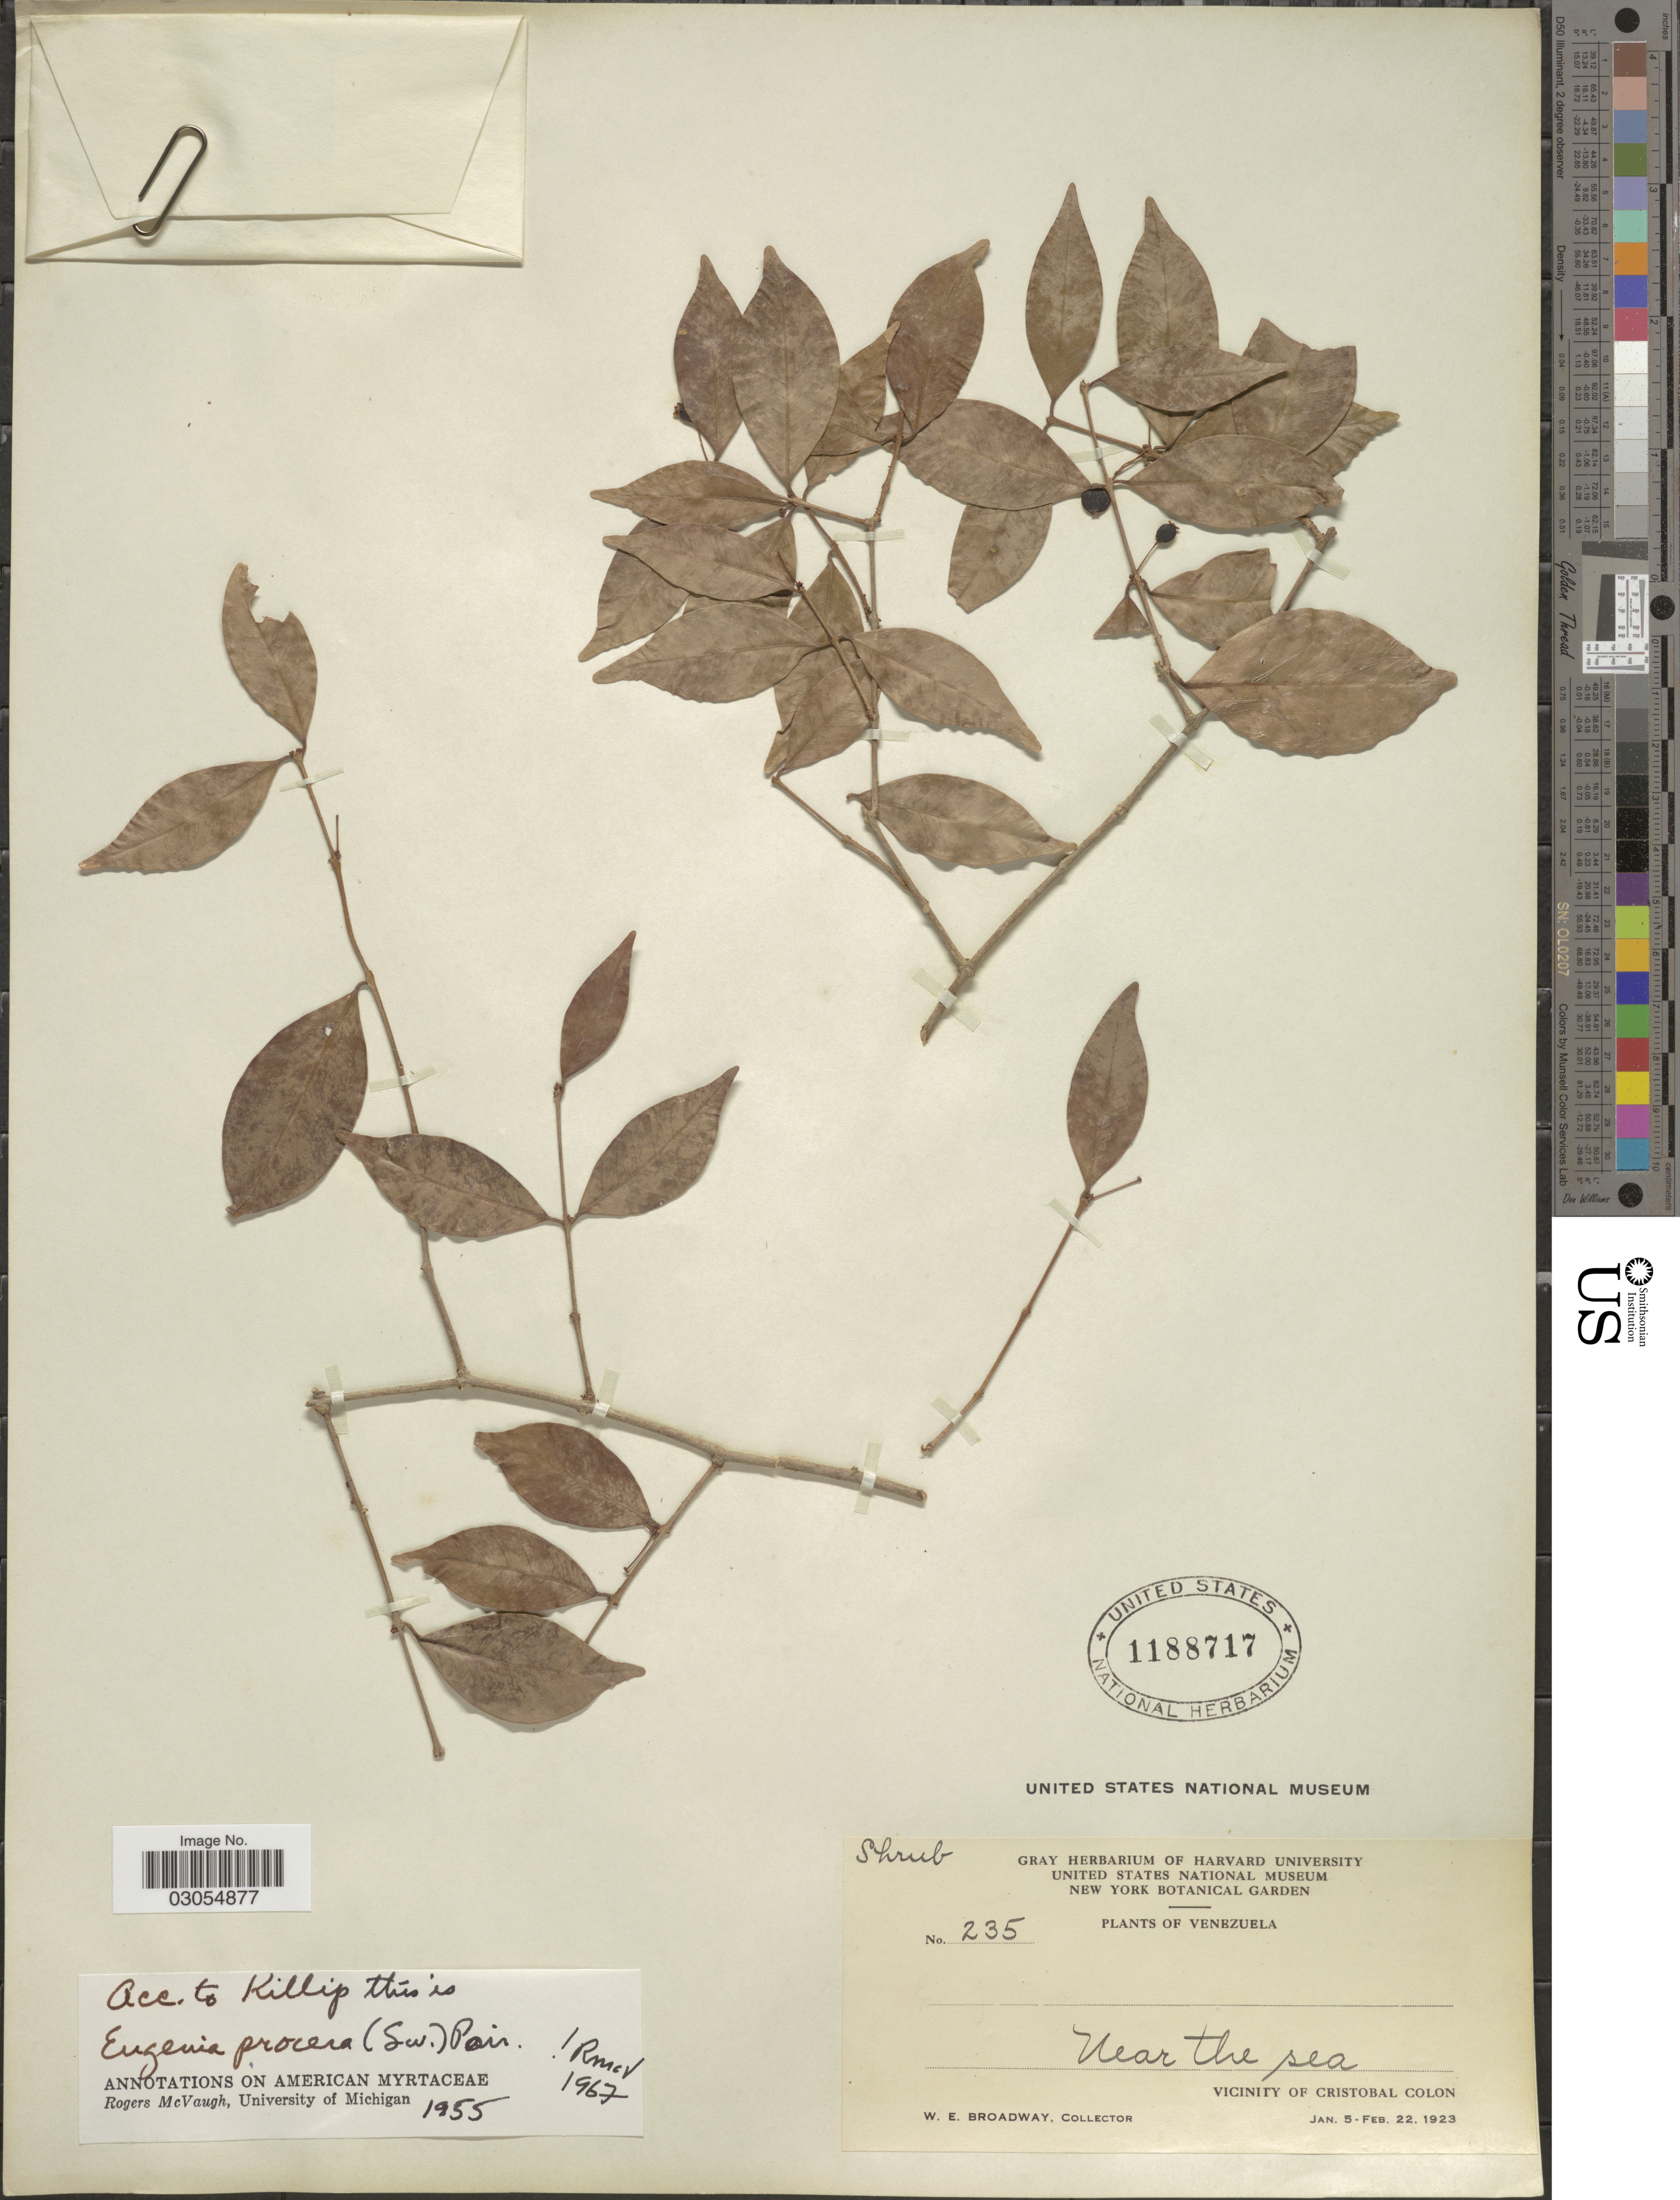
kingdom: Plantae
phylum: Tracheophyta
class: Magnoliopsida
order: Myrtales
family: Myrtaceae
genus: Eugenia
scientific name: Eugenia procera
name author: (Sw.) Poir.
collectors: W. E. Broadway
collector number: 235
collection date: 1923-01-05/1923-02-22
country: Venezuela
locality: Near the sea. Vicinity of Cristobal Colon.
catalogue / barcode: US 1188717